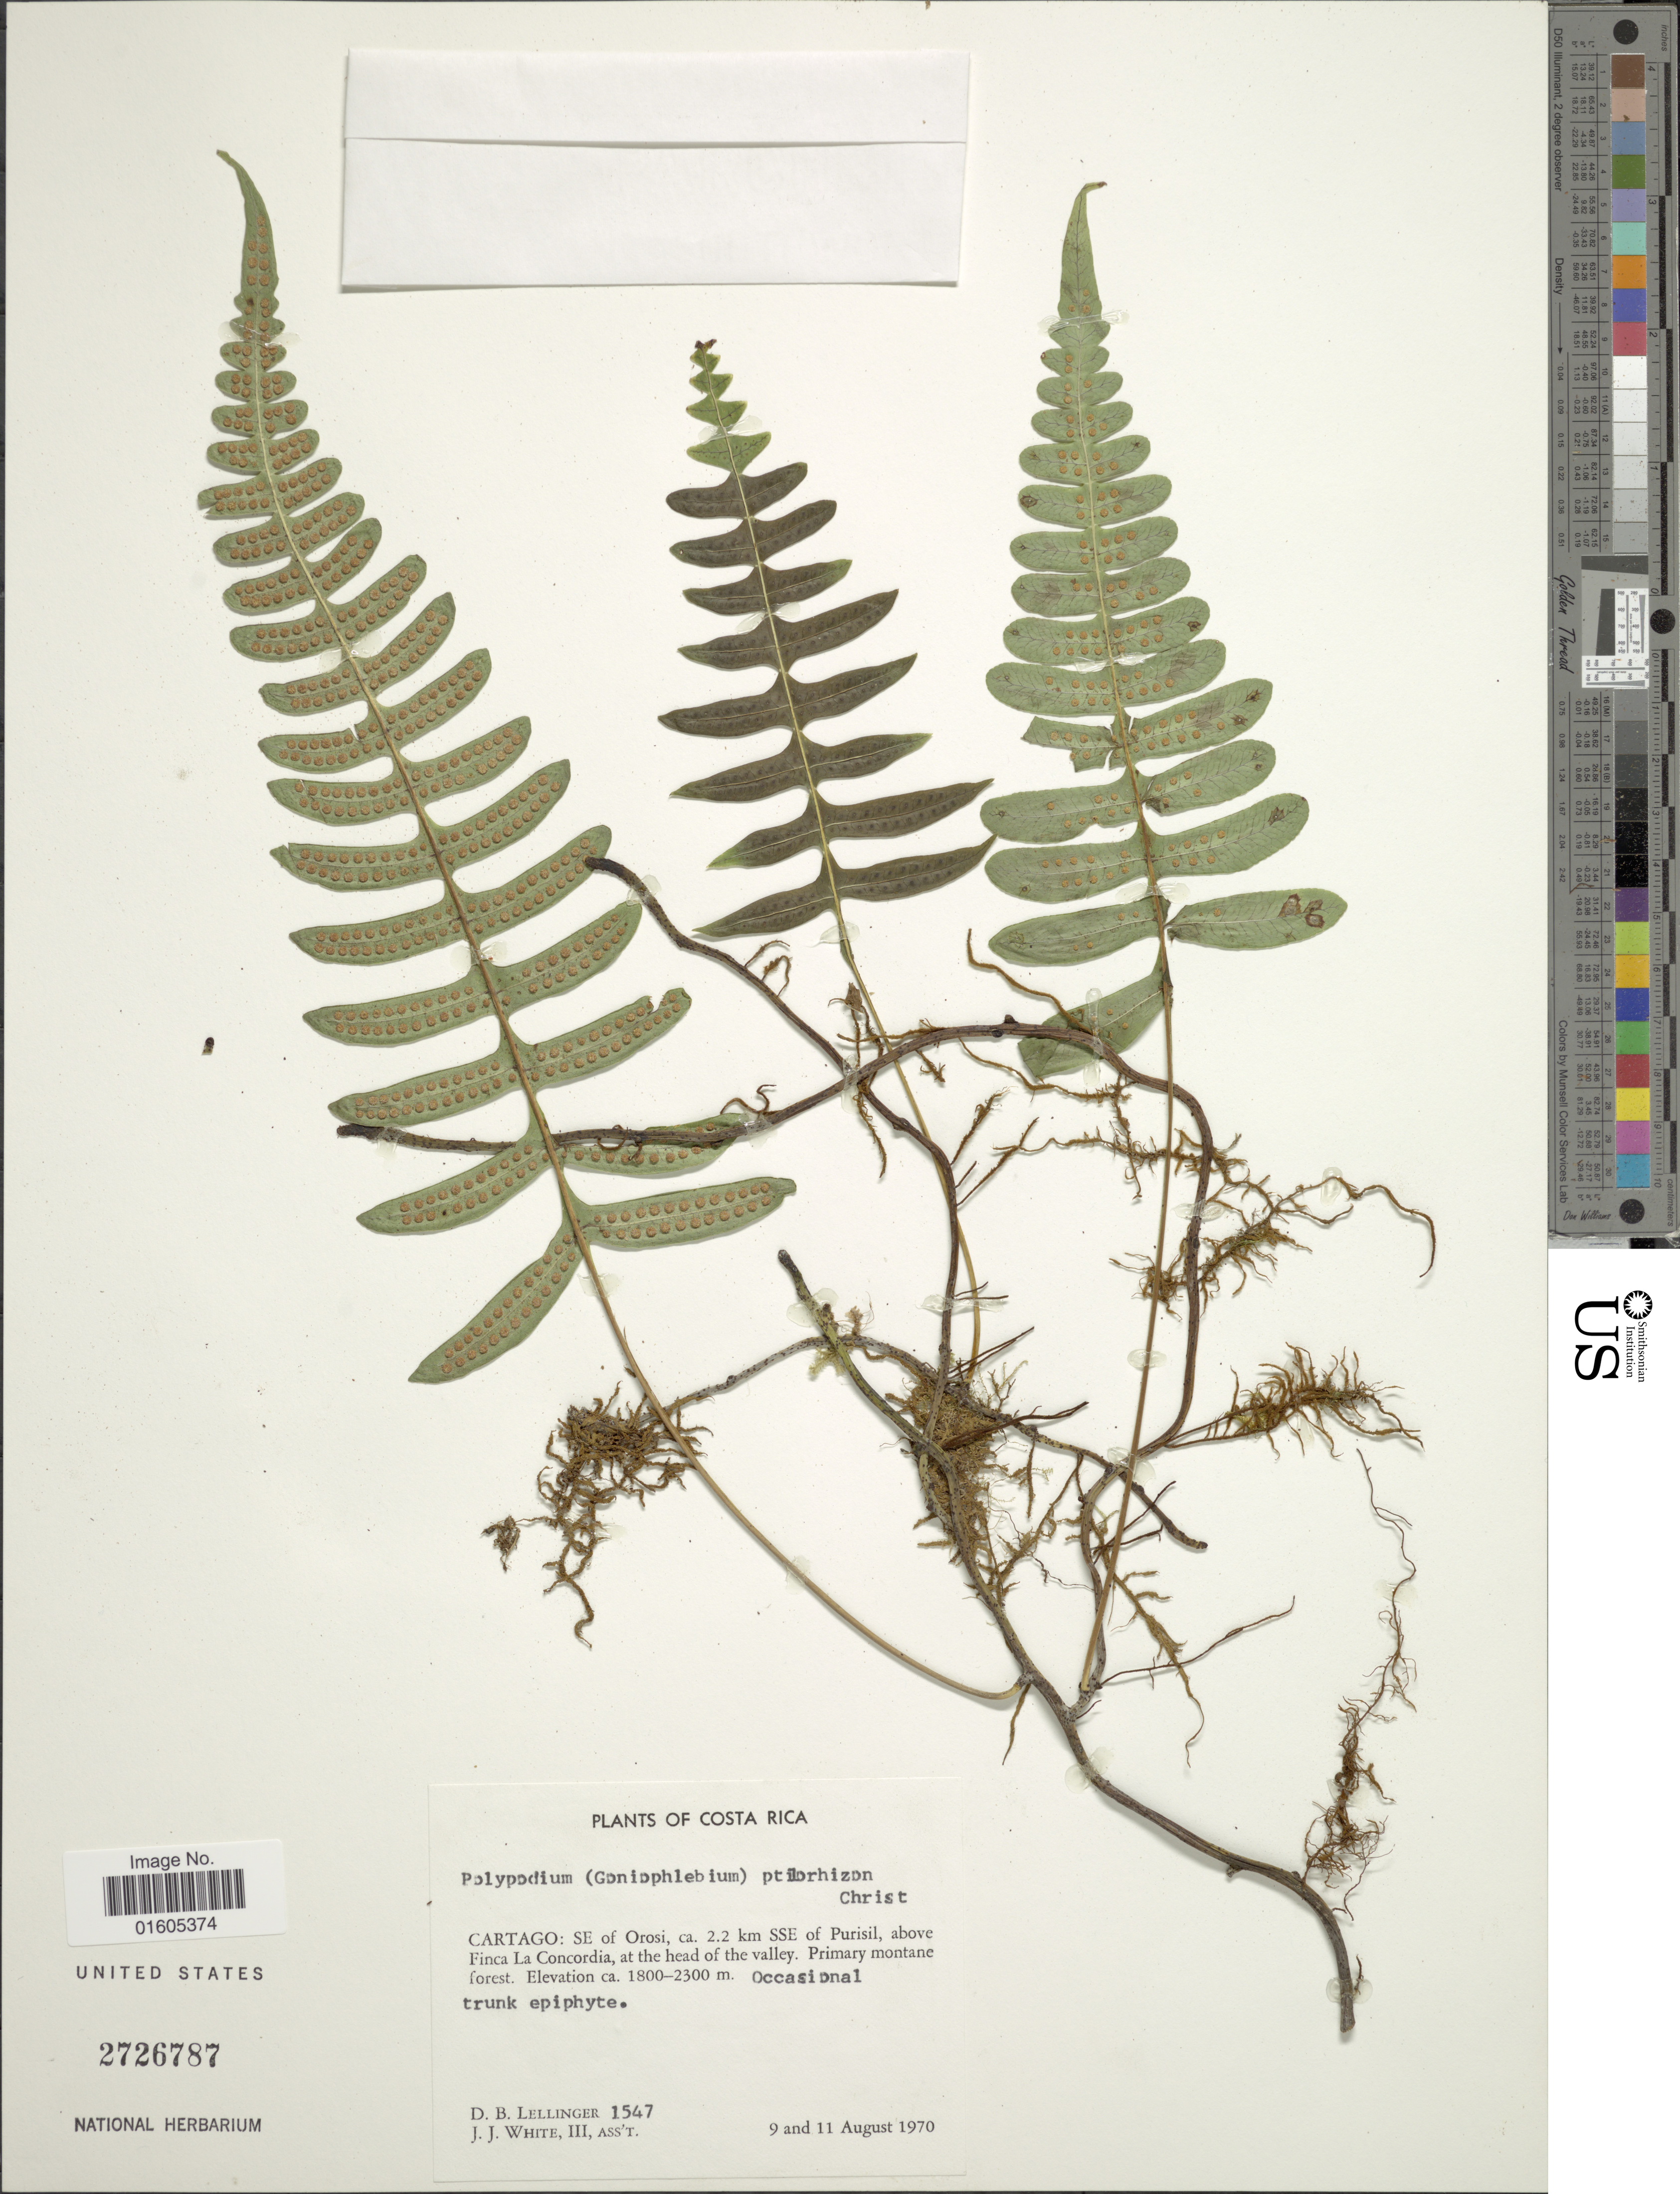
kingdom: Plantae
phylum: Tracheophyta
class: Polypodiopsida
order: Polypodiales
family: Polypodiaceae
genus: Serpocaulon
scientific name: Serpocaulon ptilorhizon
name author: (Christ) A.R. Sm.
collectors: D. B. Lellinger & J. J. White III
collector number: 1547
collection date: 1970-08-09/1970-08-11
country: Costa Rica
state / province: Cartago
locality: SE of Orosi, ca.2.2 km SSE of Purisil, above Finca La Comcordia, at the head of the valley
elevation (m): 1800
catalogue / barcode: US 2726787